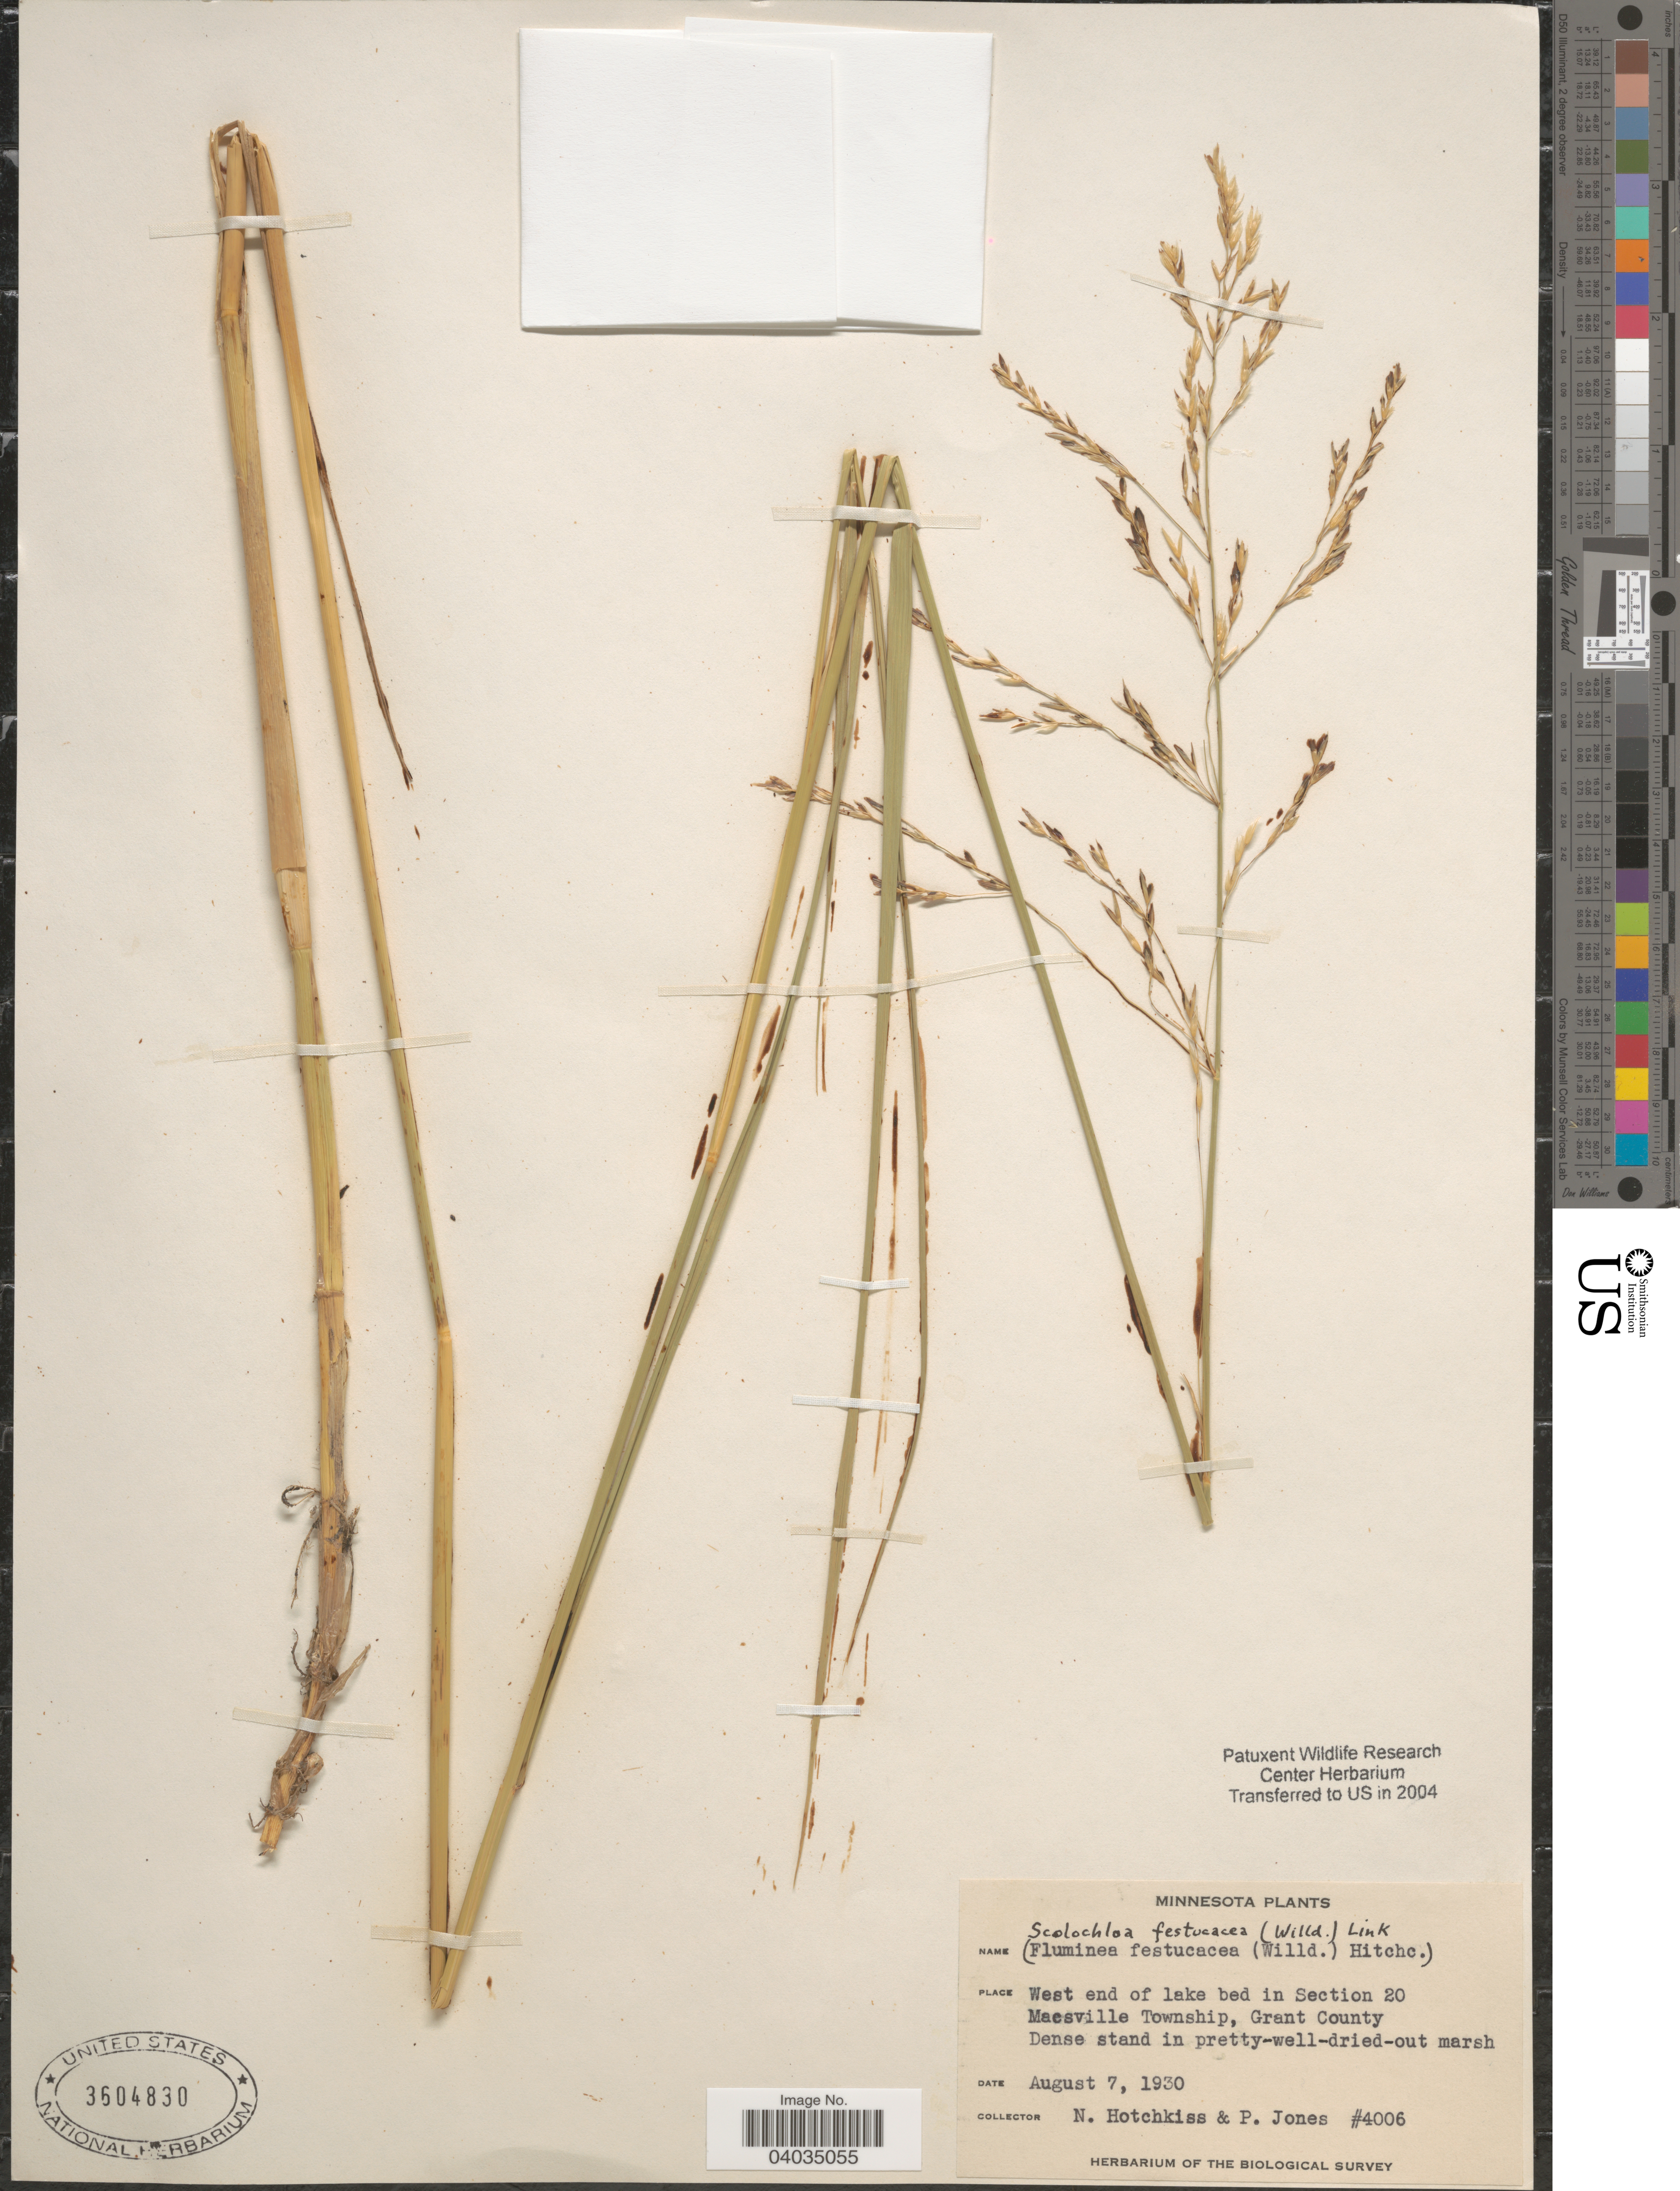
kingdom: Plantae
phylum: Tracheophyta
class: Liliopsida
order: Poales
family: Poaceae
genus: Scolochloa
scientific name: Scolochloa festucacea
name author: (Willd.) Link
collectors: N. Hotchkiss & P. Jones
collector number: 4006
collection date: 1930-08-07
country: United States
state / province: Minnesota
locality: West end of lake bed in Section 20. Macsville Township, Grant County.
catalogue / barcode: US 3604830